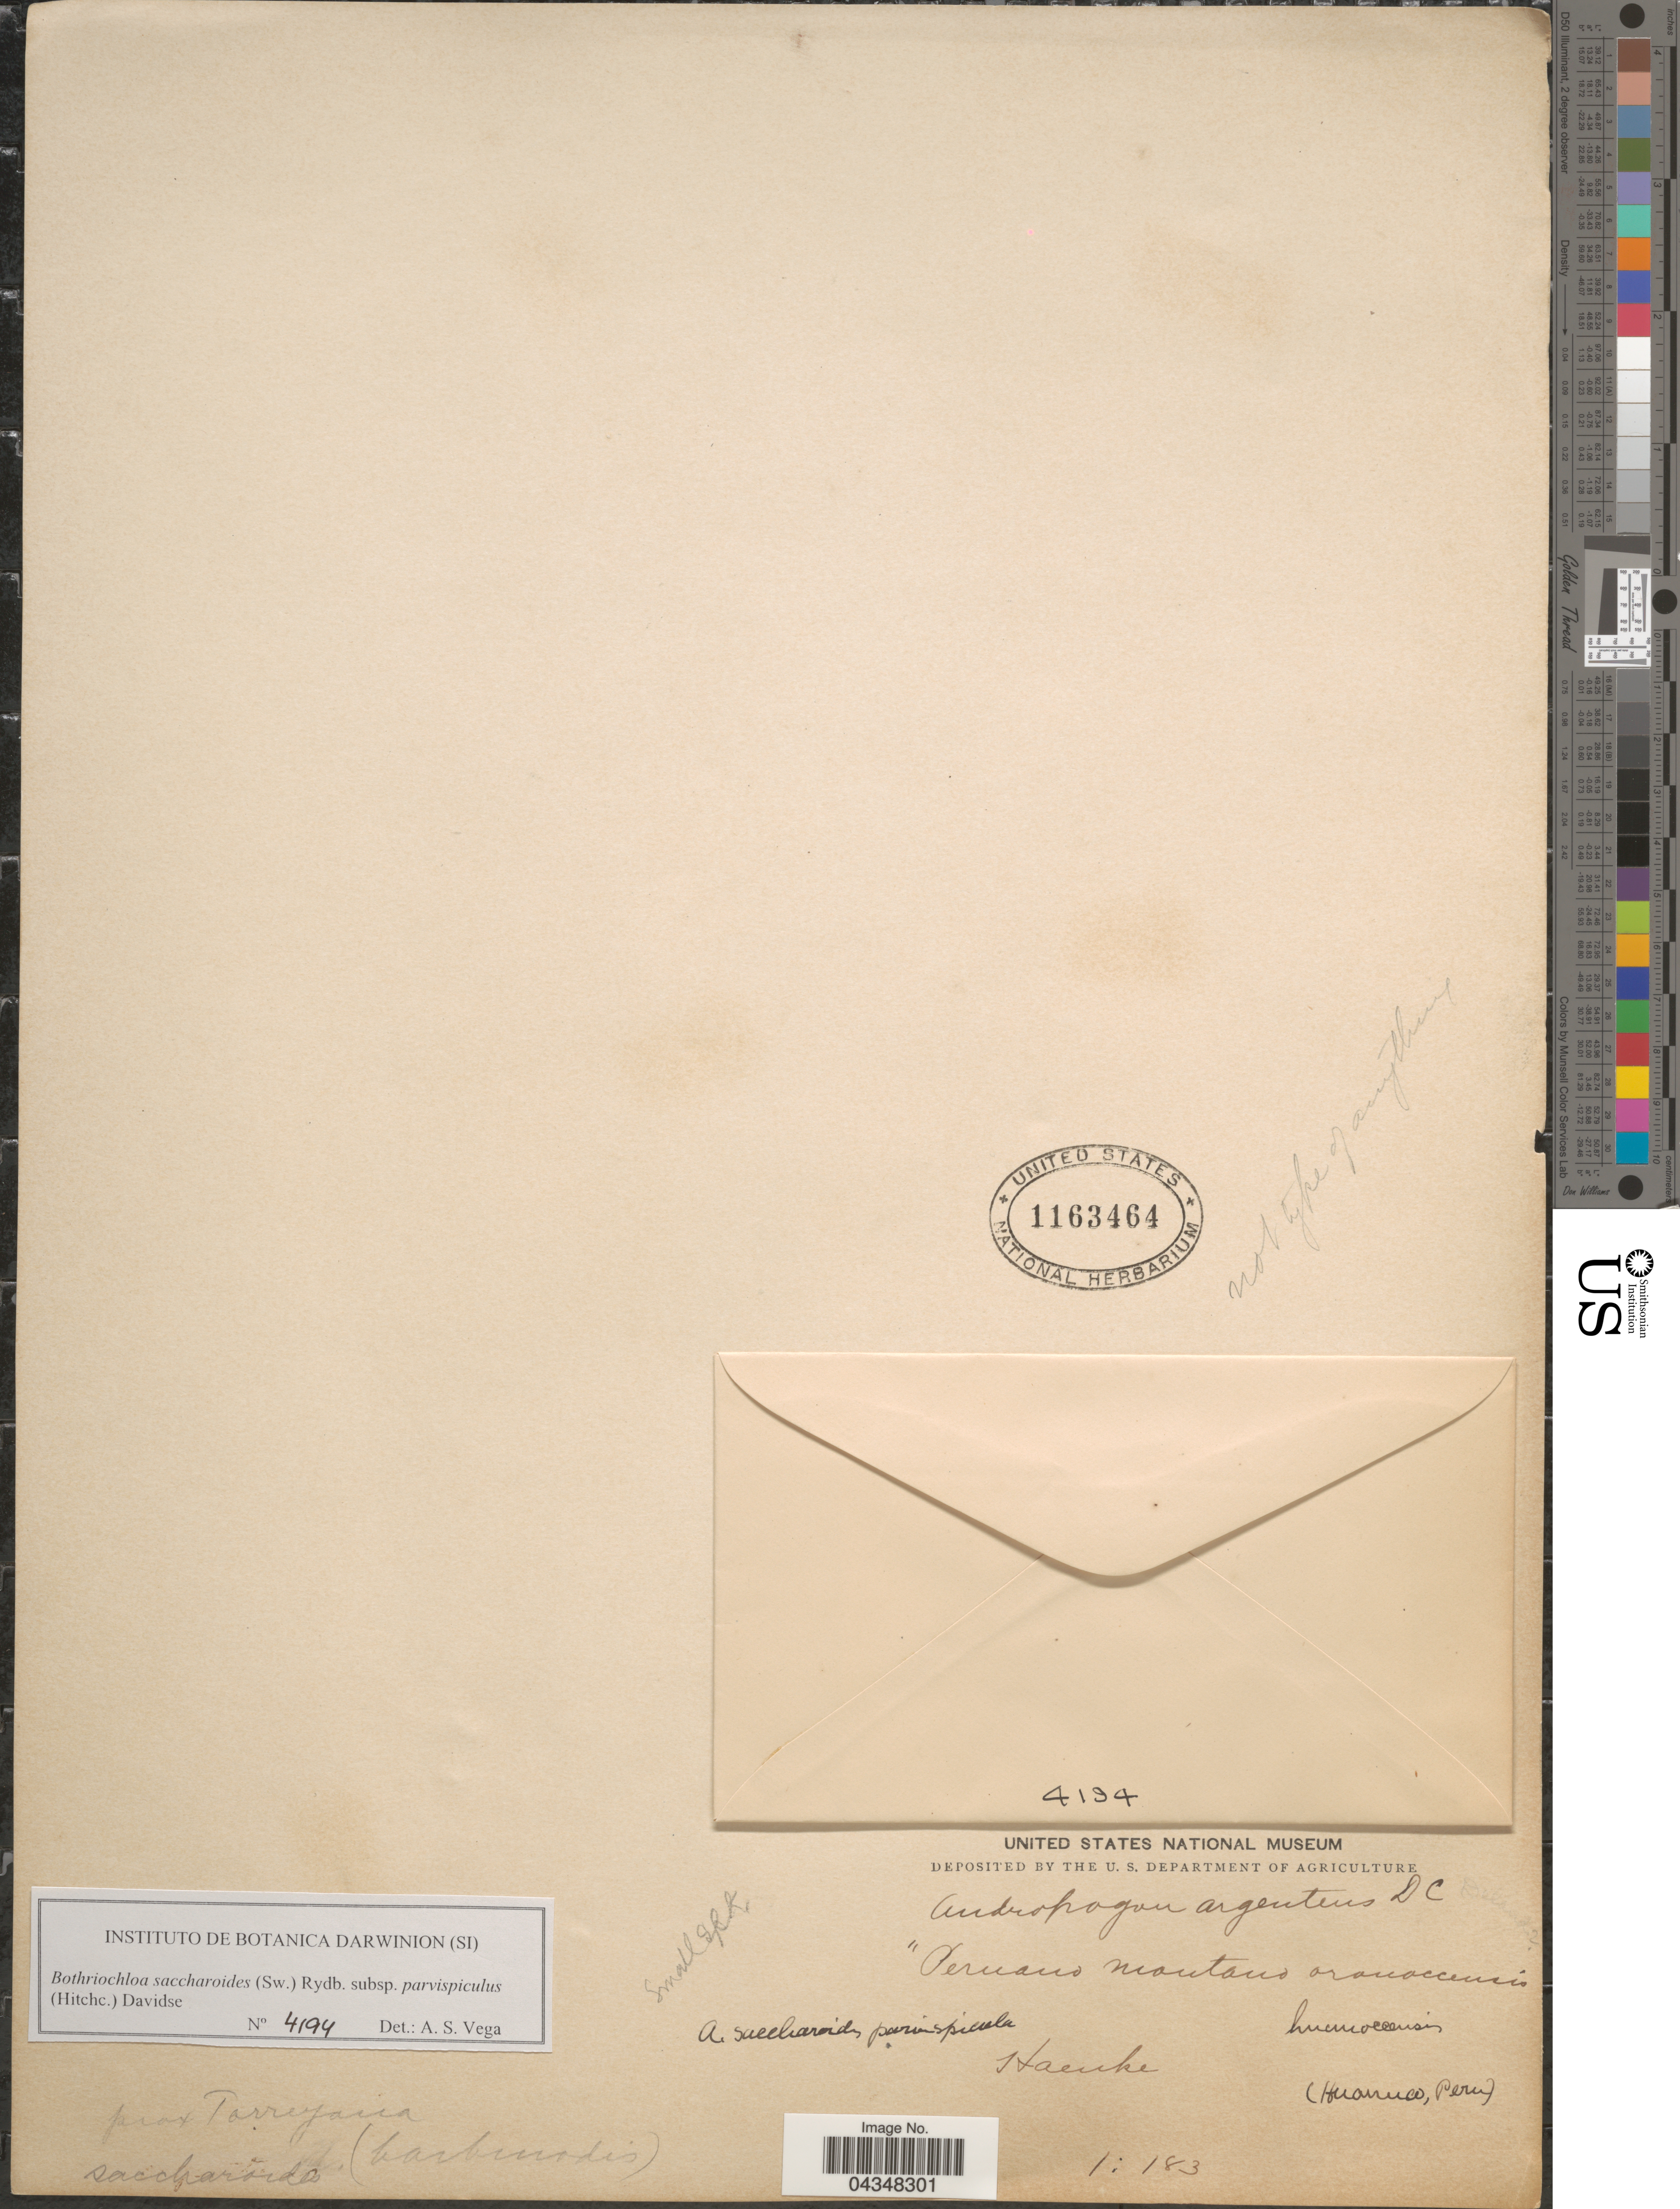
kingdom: Plantae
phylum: Tracheophyta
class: Liliopsida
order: Poales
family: Poaceae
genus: Bothriochloa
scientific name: Bothriochloa saccharoides var. parvispicula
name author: (Hitchc.) Tovar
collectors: Haenke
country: Peru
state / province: Huánuco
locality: Peruano montano oronoccensis.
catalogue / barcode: US 1163464